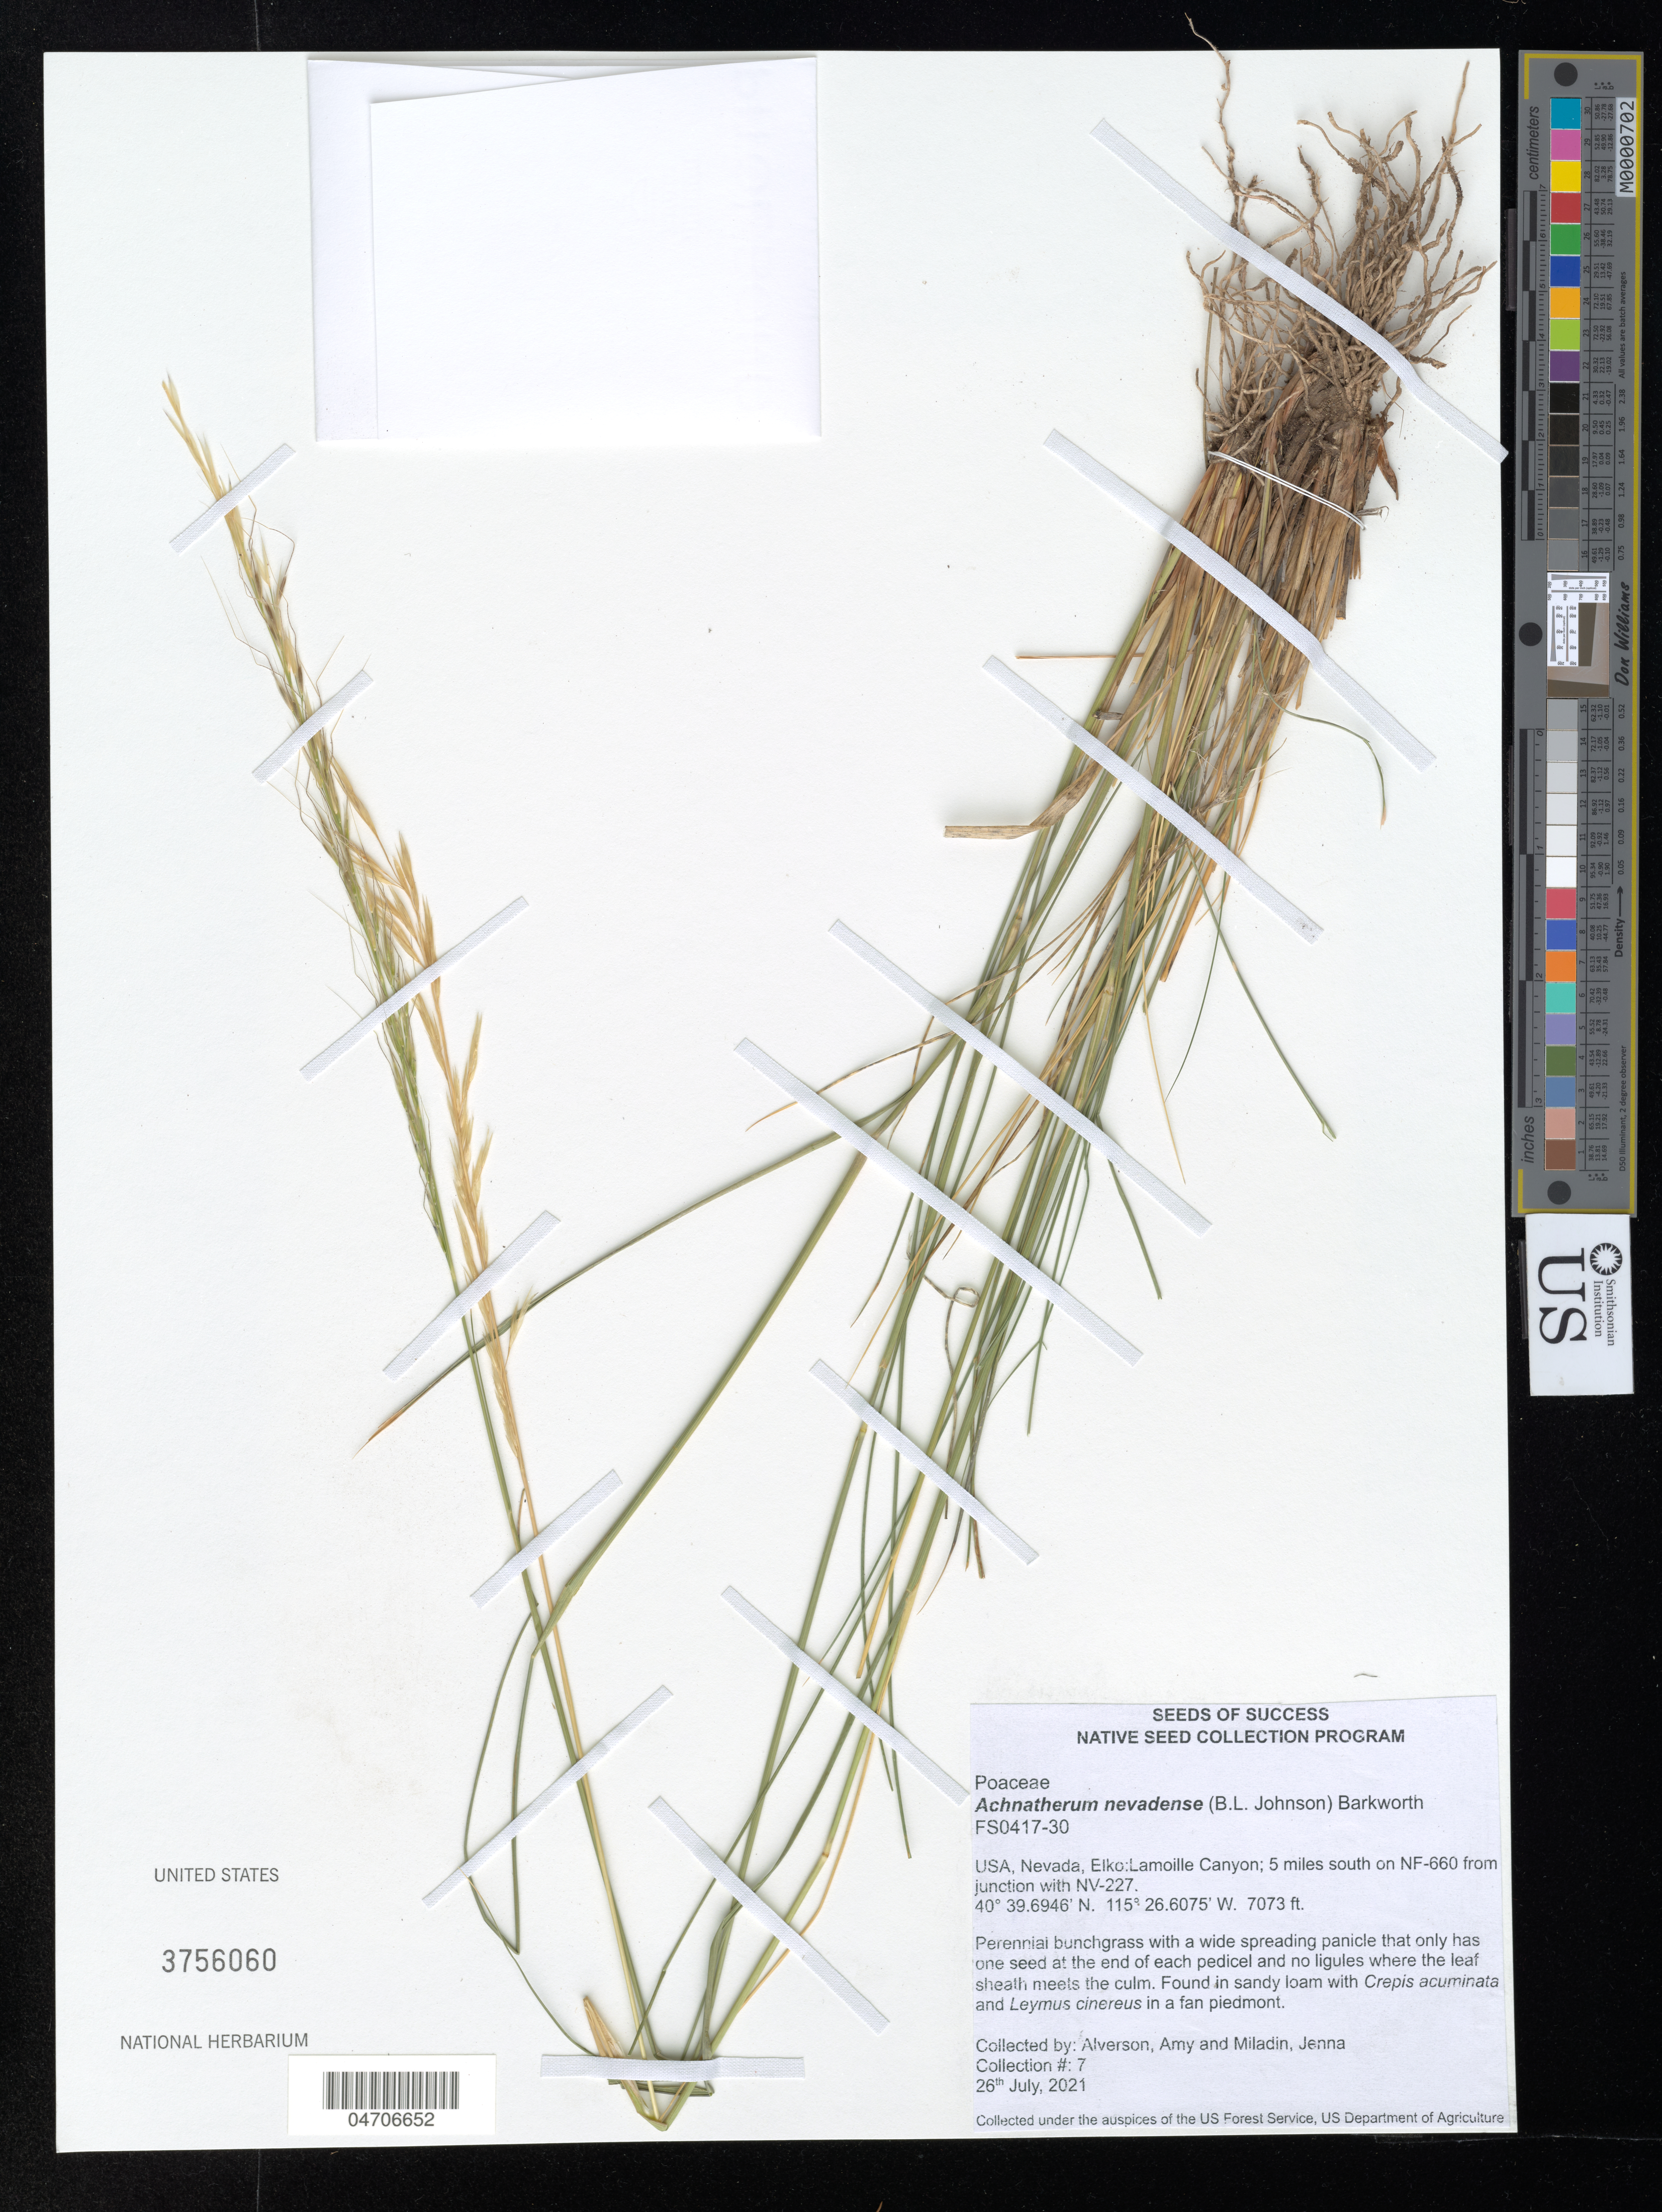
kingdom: Plantae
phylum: Tracheophyta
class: Liliopsida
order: Poales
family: Poaceae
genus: Achnatherum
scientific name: Achnatherum nevadense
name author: (M.E. Jones) Barkworth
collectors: A. Alverson & A. Whitzel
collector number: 7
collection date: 2021-07-26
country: United States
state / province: Nevada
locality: Elko: Lamoille Canyon; 5 miles south on NF-660 from junction with NV-227.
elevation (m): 2156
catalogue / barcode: US 3756060